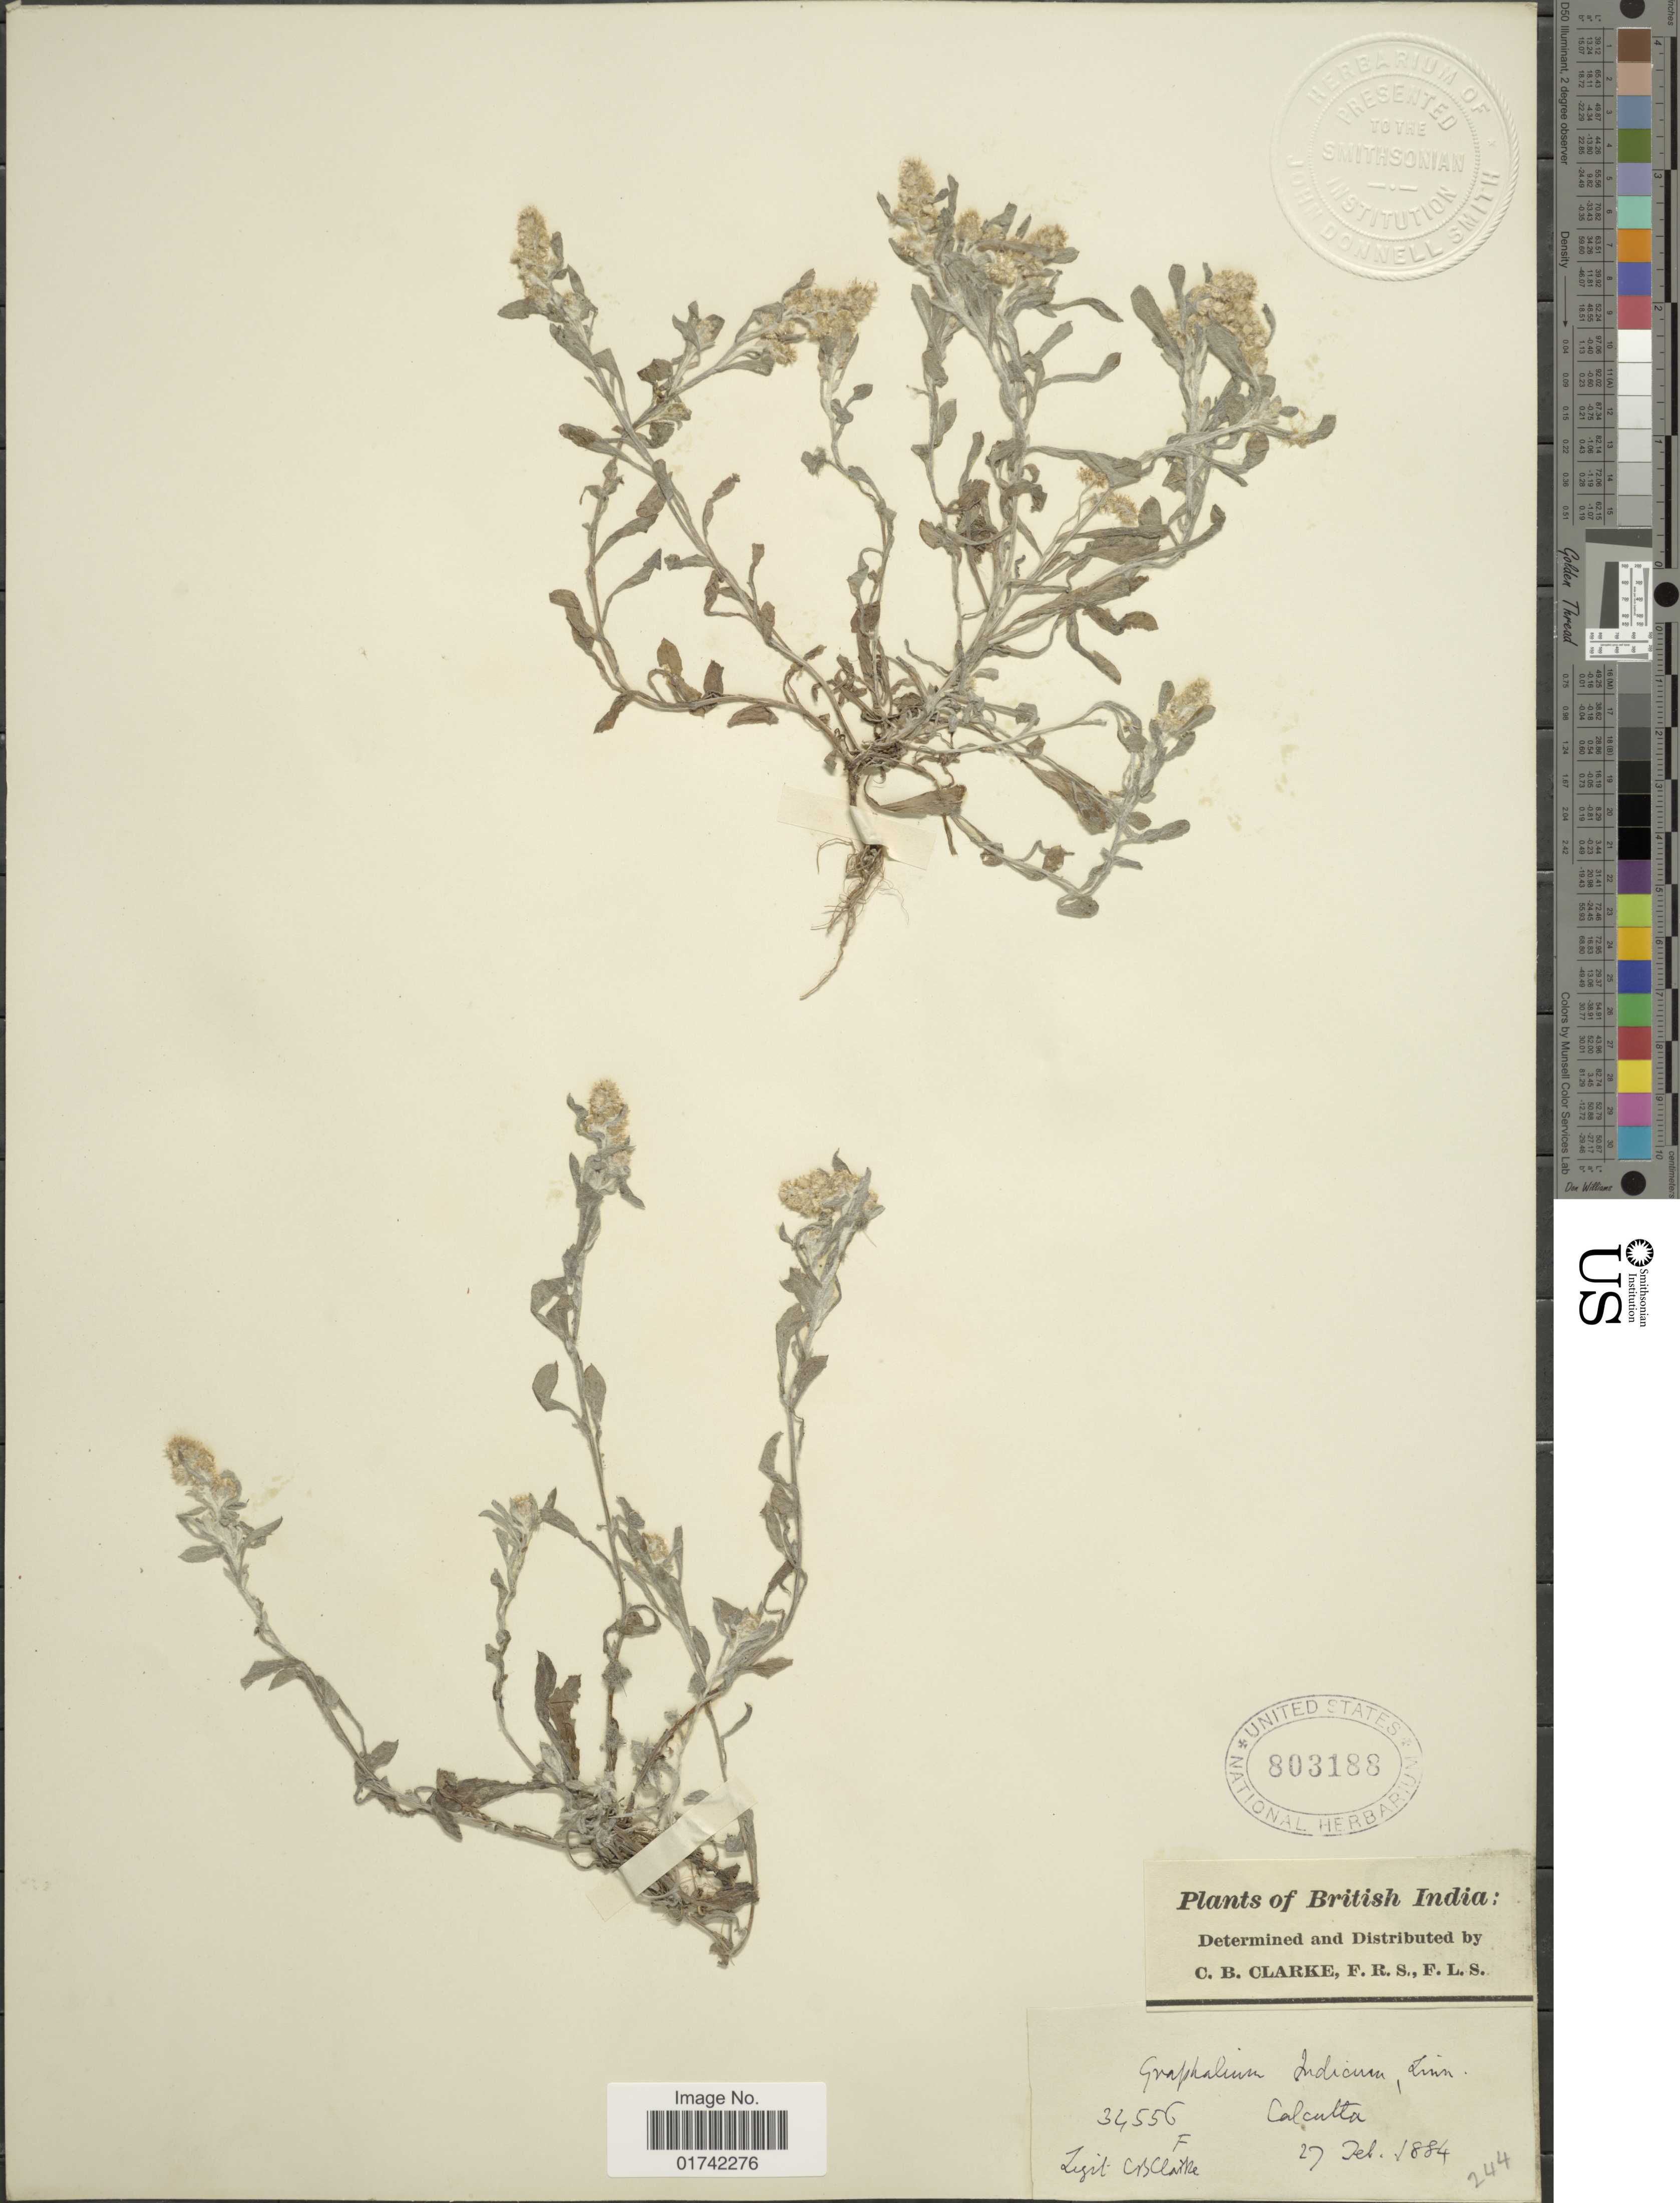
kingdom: Plantae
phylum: Tracheophyta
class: Magnoliopsida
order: Asterales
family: Asteraceae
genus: Helichrysum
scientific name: Helichrysum indicum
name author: (L.) Grierson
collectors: C. B. Clarke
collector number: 34556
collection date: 1884-02-27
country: India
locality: British India, Calcutta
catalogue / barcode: US 803188